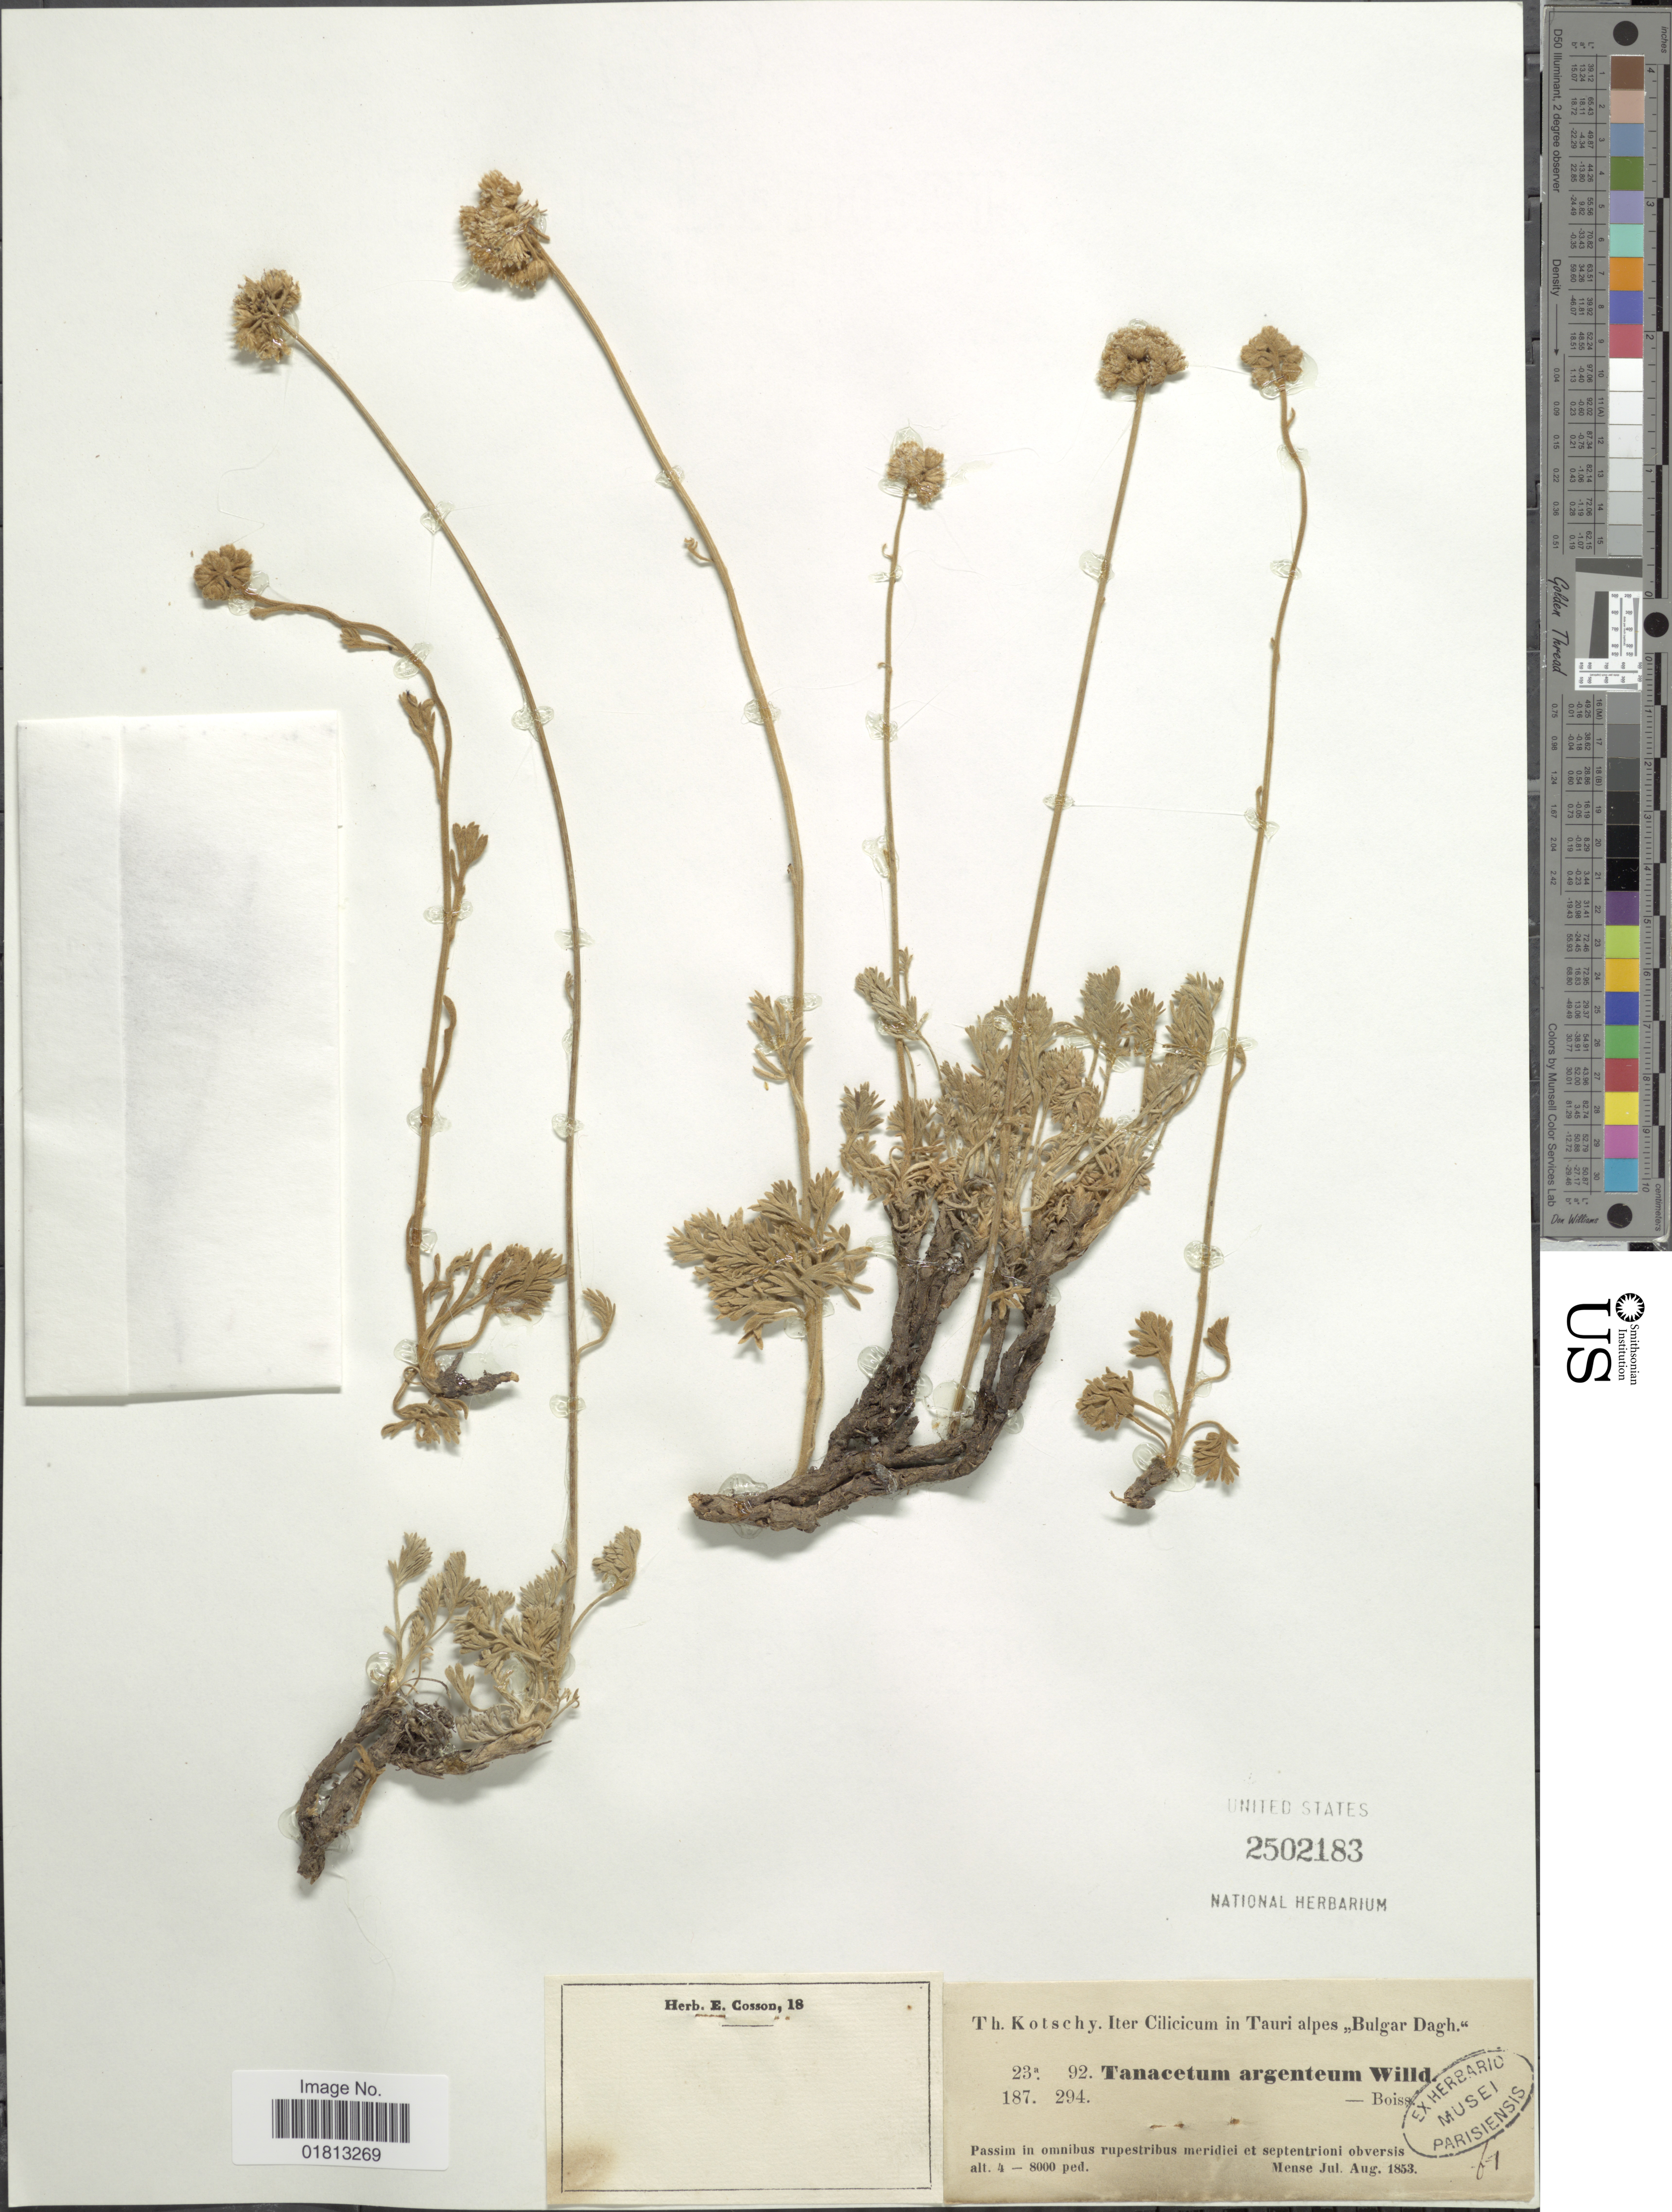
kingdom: Plantae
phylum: Tracheophyta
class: Magnoliopsida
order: Asterales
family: Asteraceae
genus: Tanacetum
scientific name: Tanacetum argenteum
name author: (Lam.) Willd.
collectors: K. G. Kotschy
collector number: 23a/92/187/294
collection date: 1853-07/1853-08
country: Turkey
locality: Iter Cilicicum in Tauri alpes, Bulgar Dagh, Passim in omnibus rupestribus meridiei et septentrioni obversis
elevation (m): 1219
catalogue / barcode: US 2502183